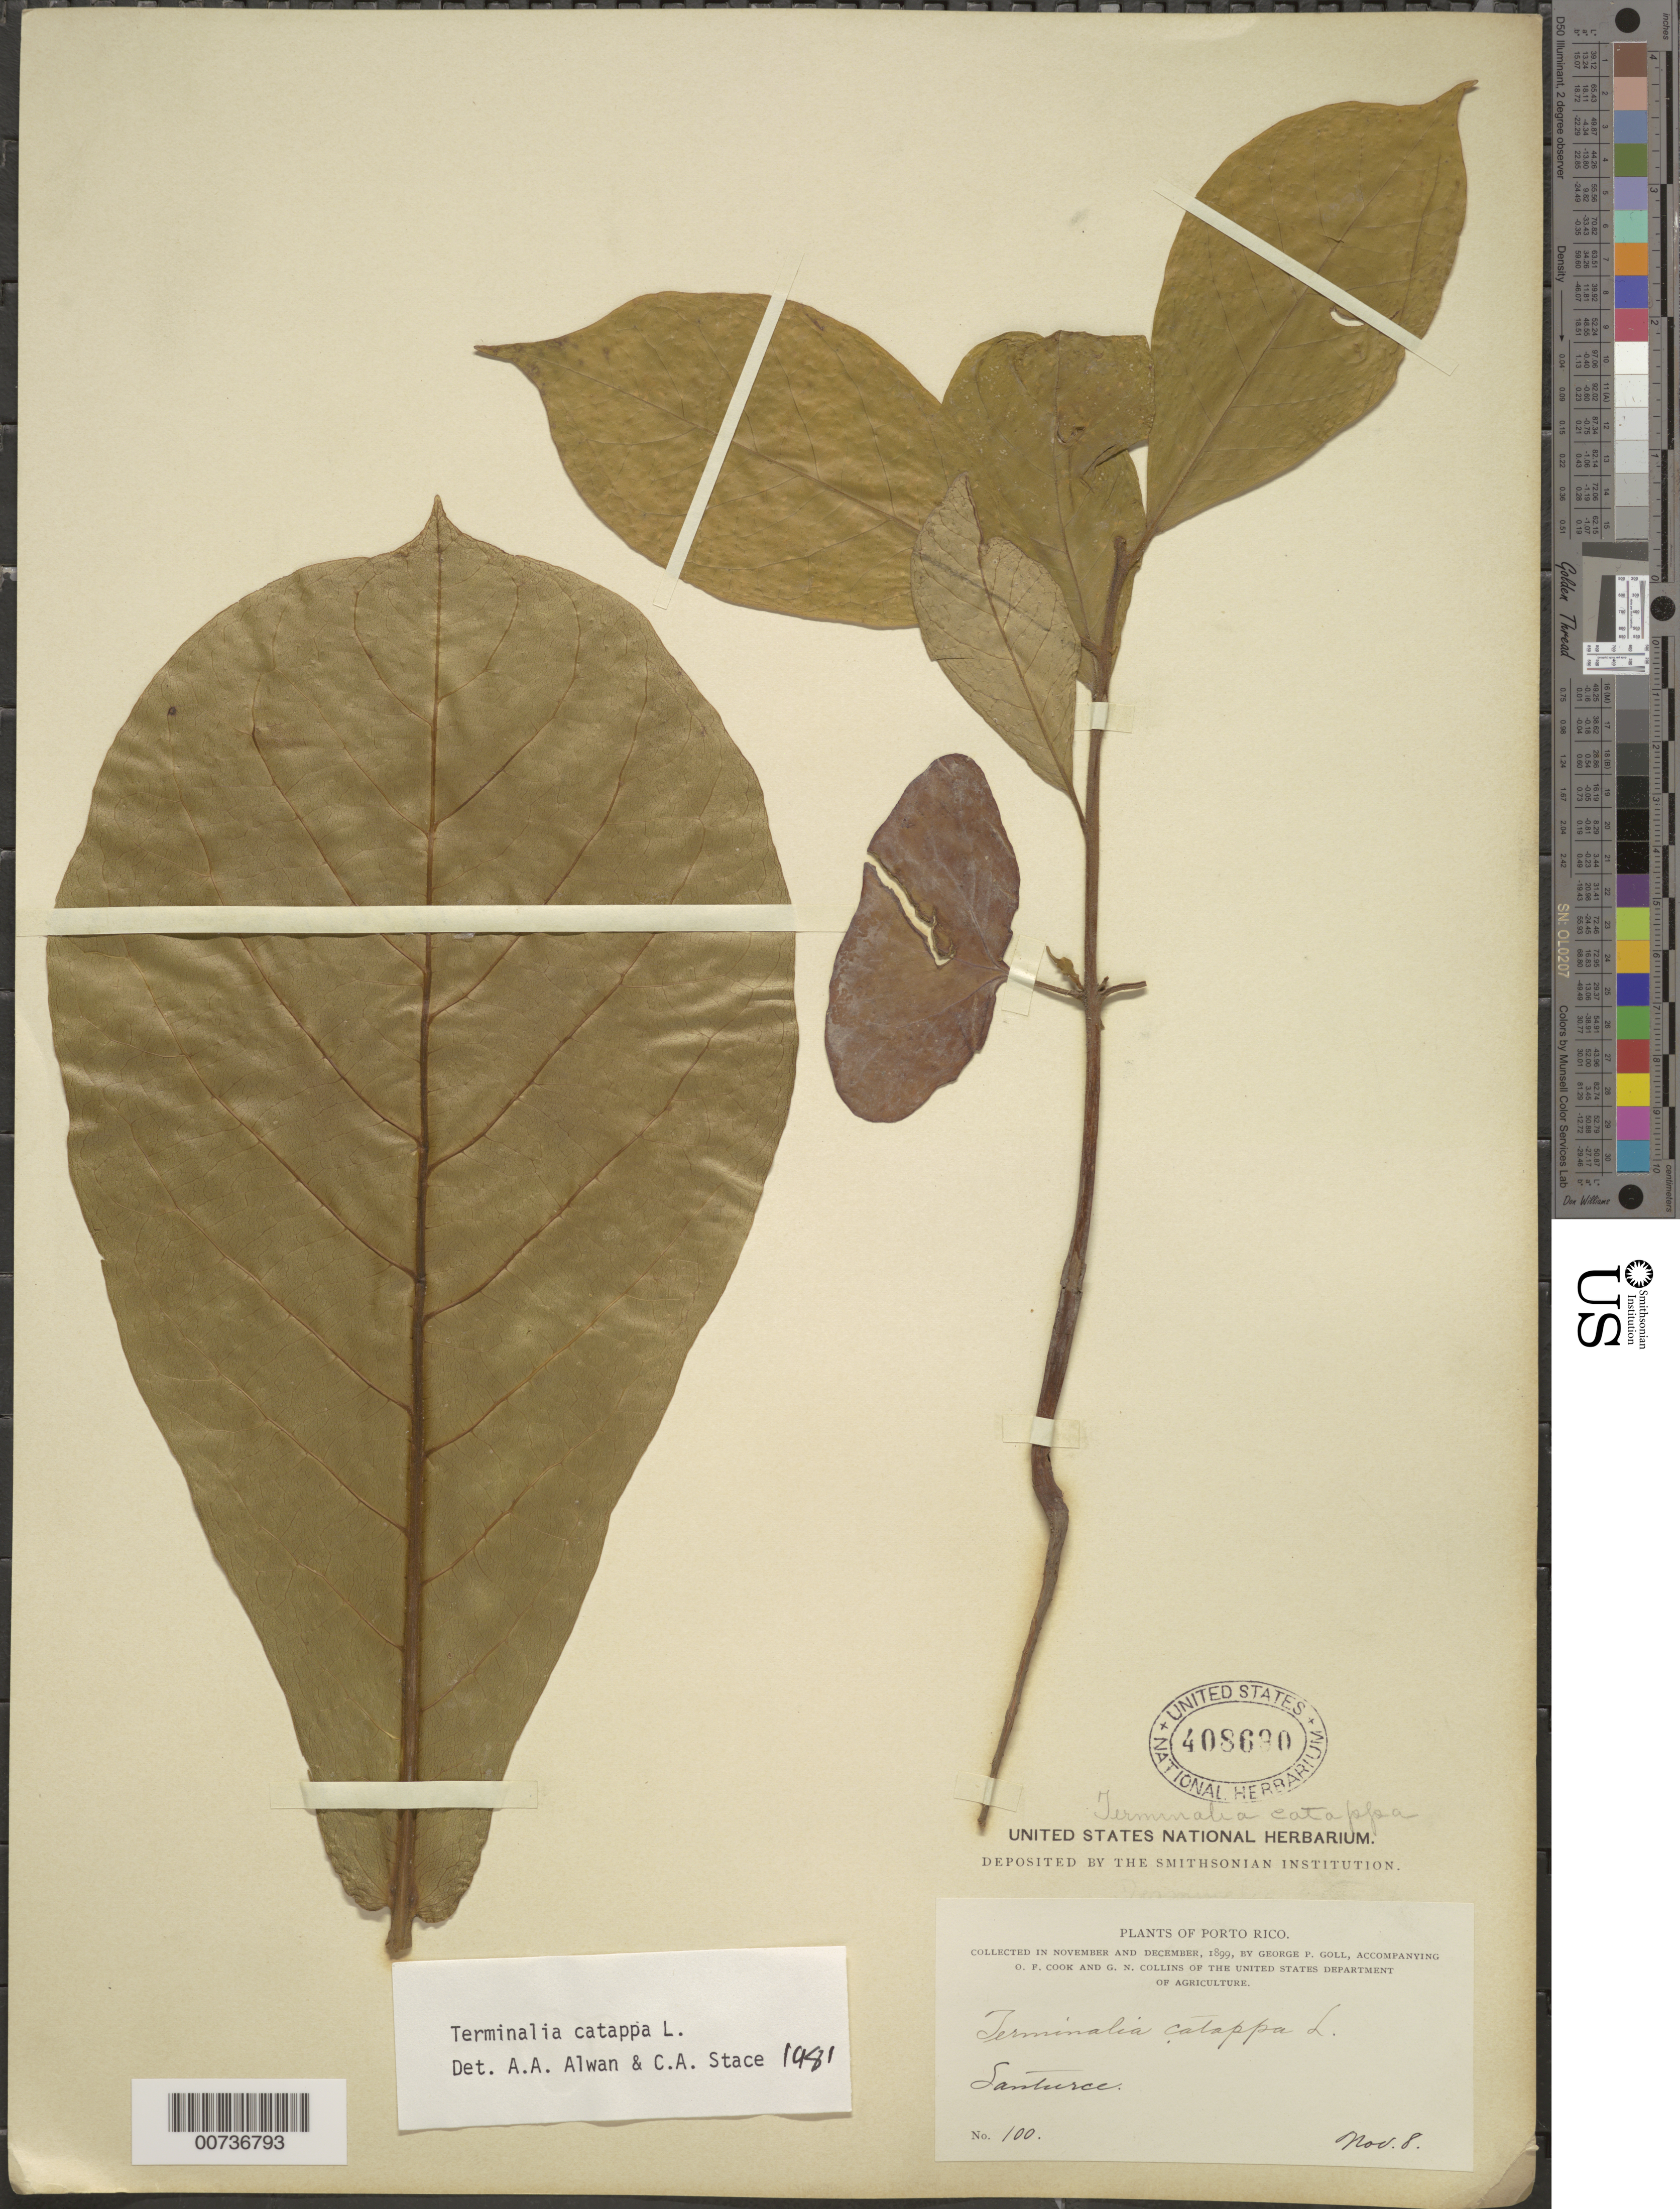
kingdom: Plantae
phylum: Tracheophyta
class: Magnoliopsida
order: Myrtales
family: Combretaceae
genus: Terminalia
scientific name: Terminalia catappa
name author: L.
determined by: Alwan, A. R.; Stace, C. A.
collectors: G. Goll, O. F. Cook & G. N. Collins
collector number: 100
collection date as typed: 08 Nov 1899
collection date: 1899-11-08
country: Puerto Rico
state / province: San Juan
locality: Santurce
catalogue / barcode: US 408690